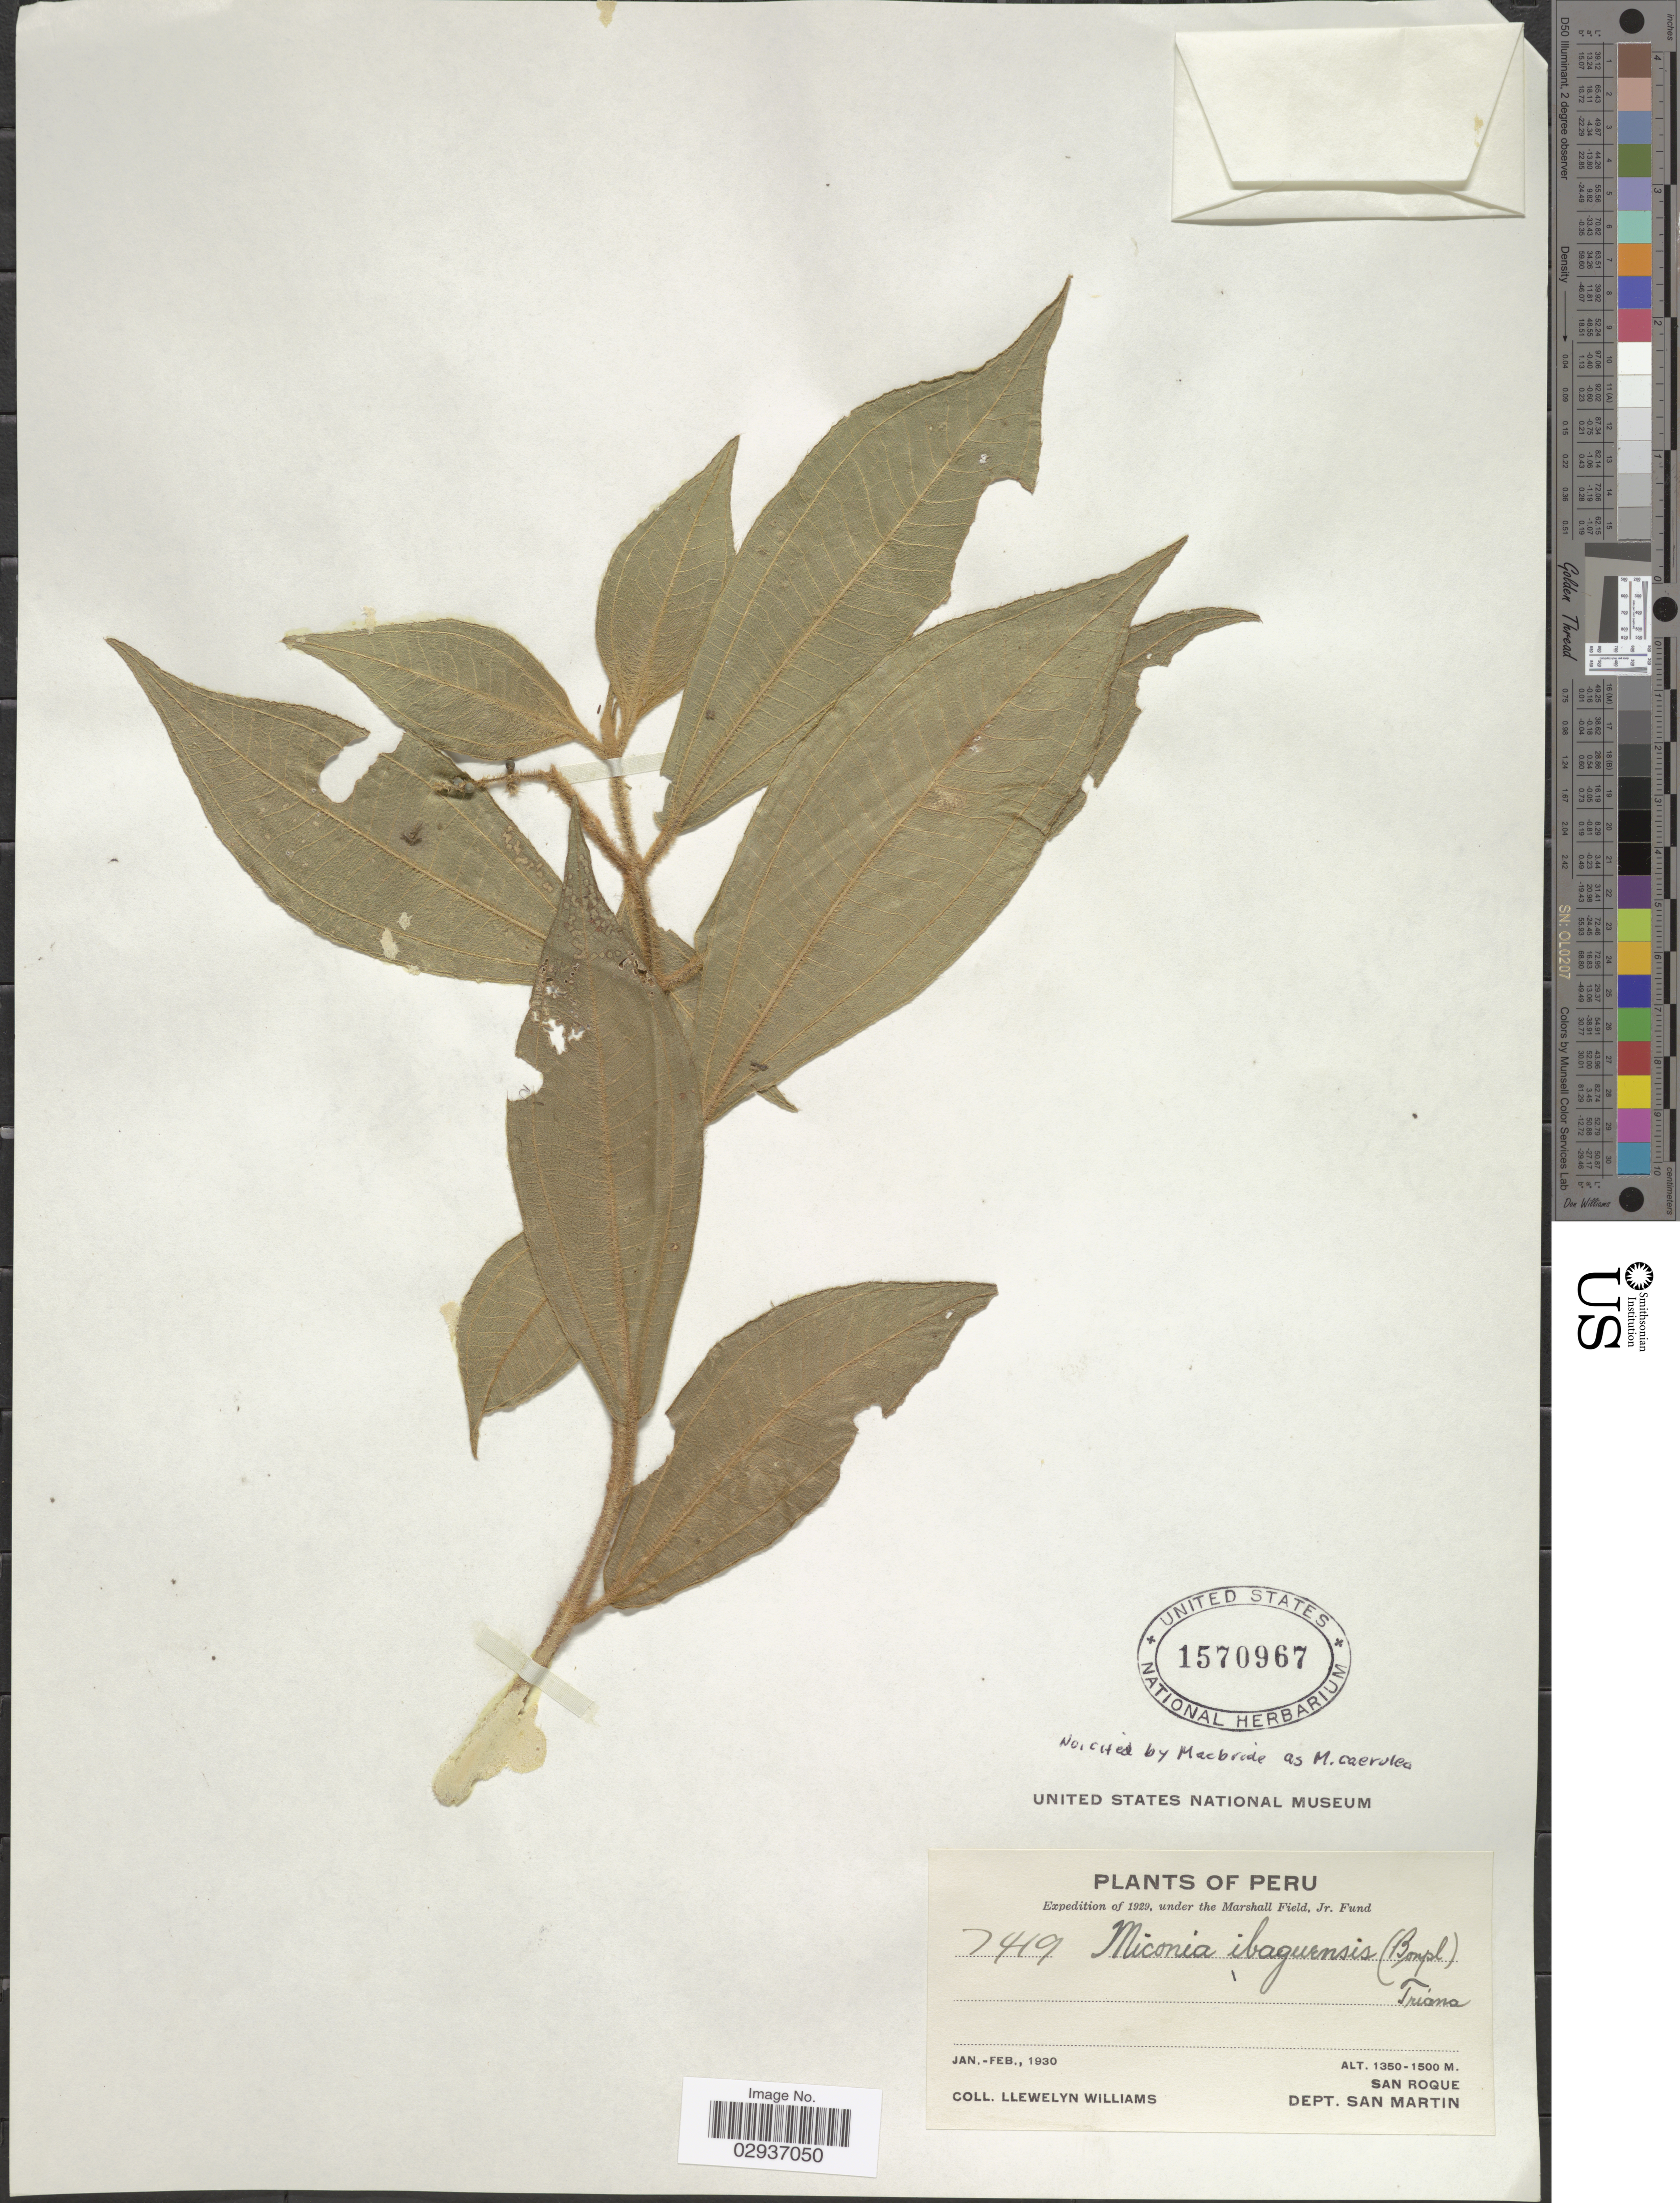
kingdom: Plantae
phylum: Tracheophyta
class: Magnoliopsida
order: Myrtales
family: Melastomataceae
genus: Miconia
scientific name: Miconia caerulea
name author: (D. Don) Naudin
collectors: Ll. Williams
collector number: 7419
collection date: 1930-01/1930-02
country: Peru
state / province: San Martín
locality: San Roque. Dept. San Martin.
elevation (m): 1350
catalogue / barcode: US 1570967